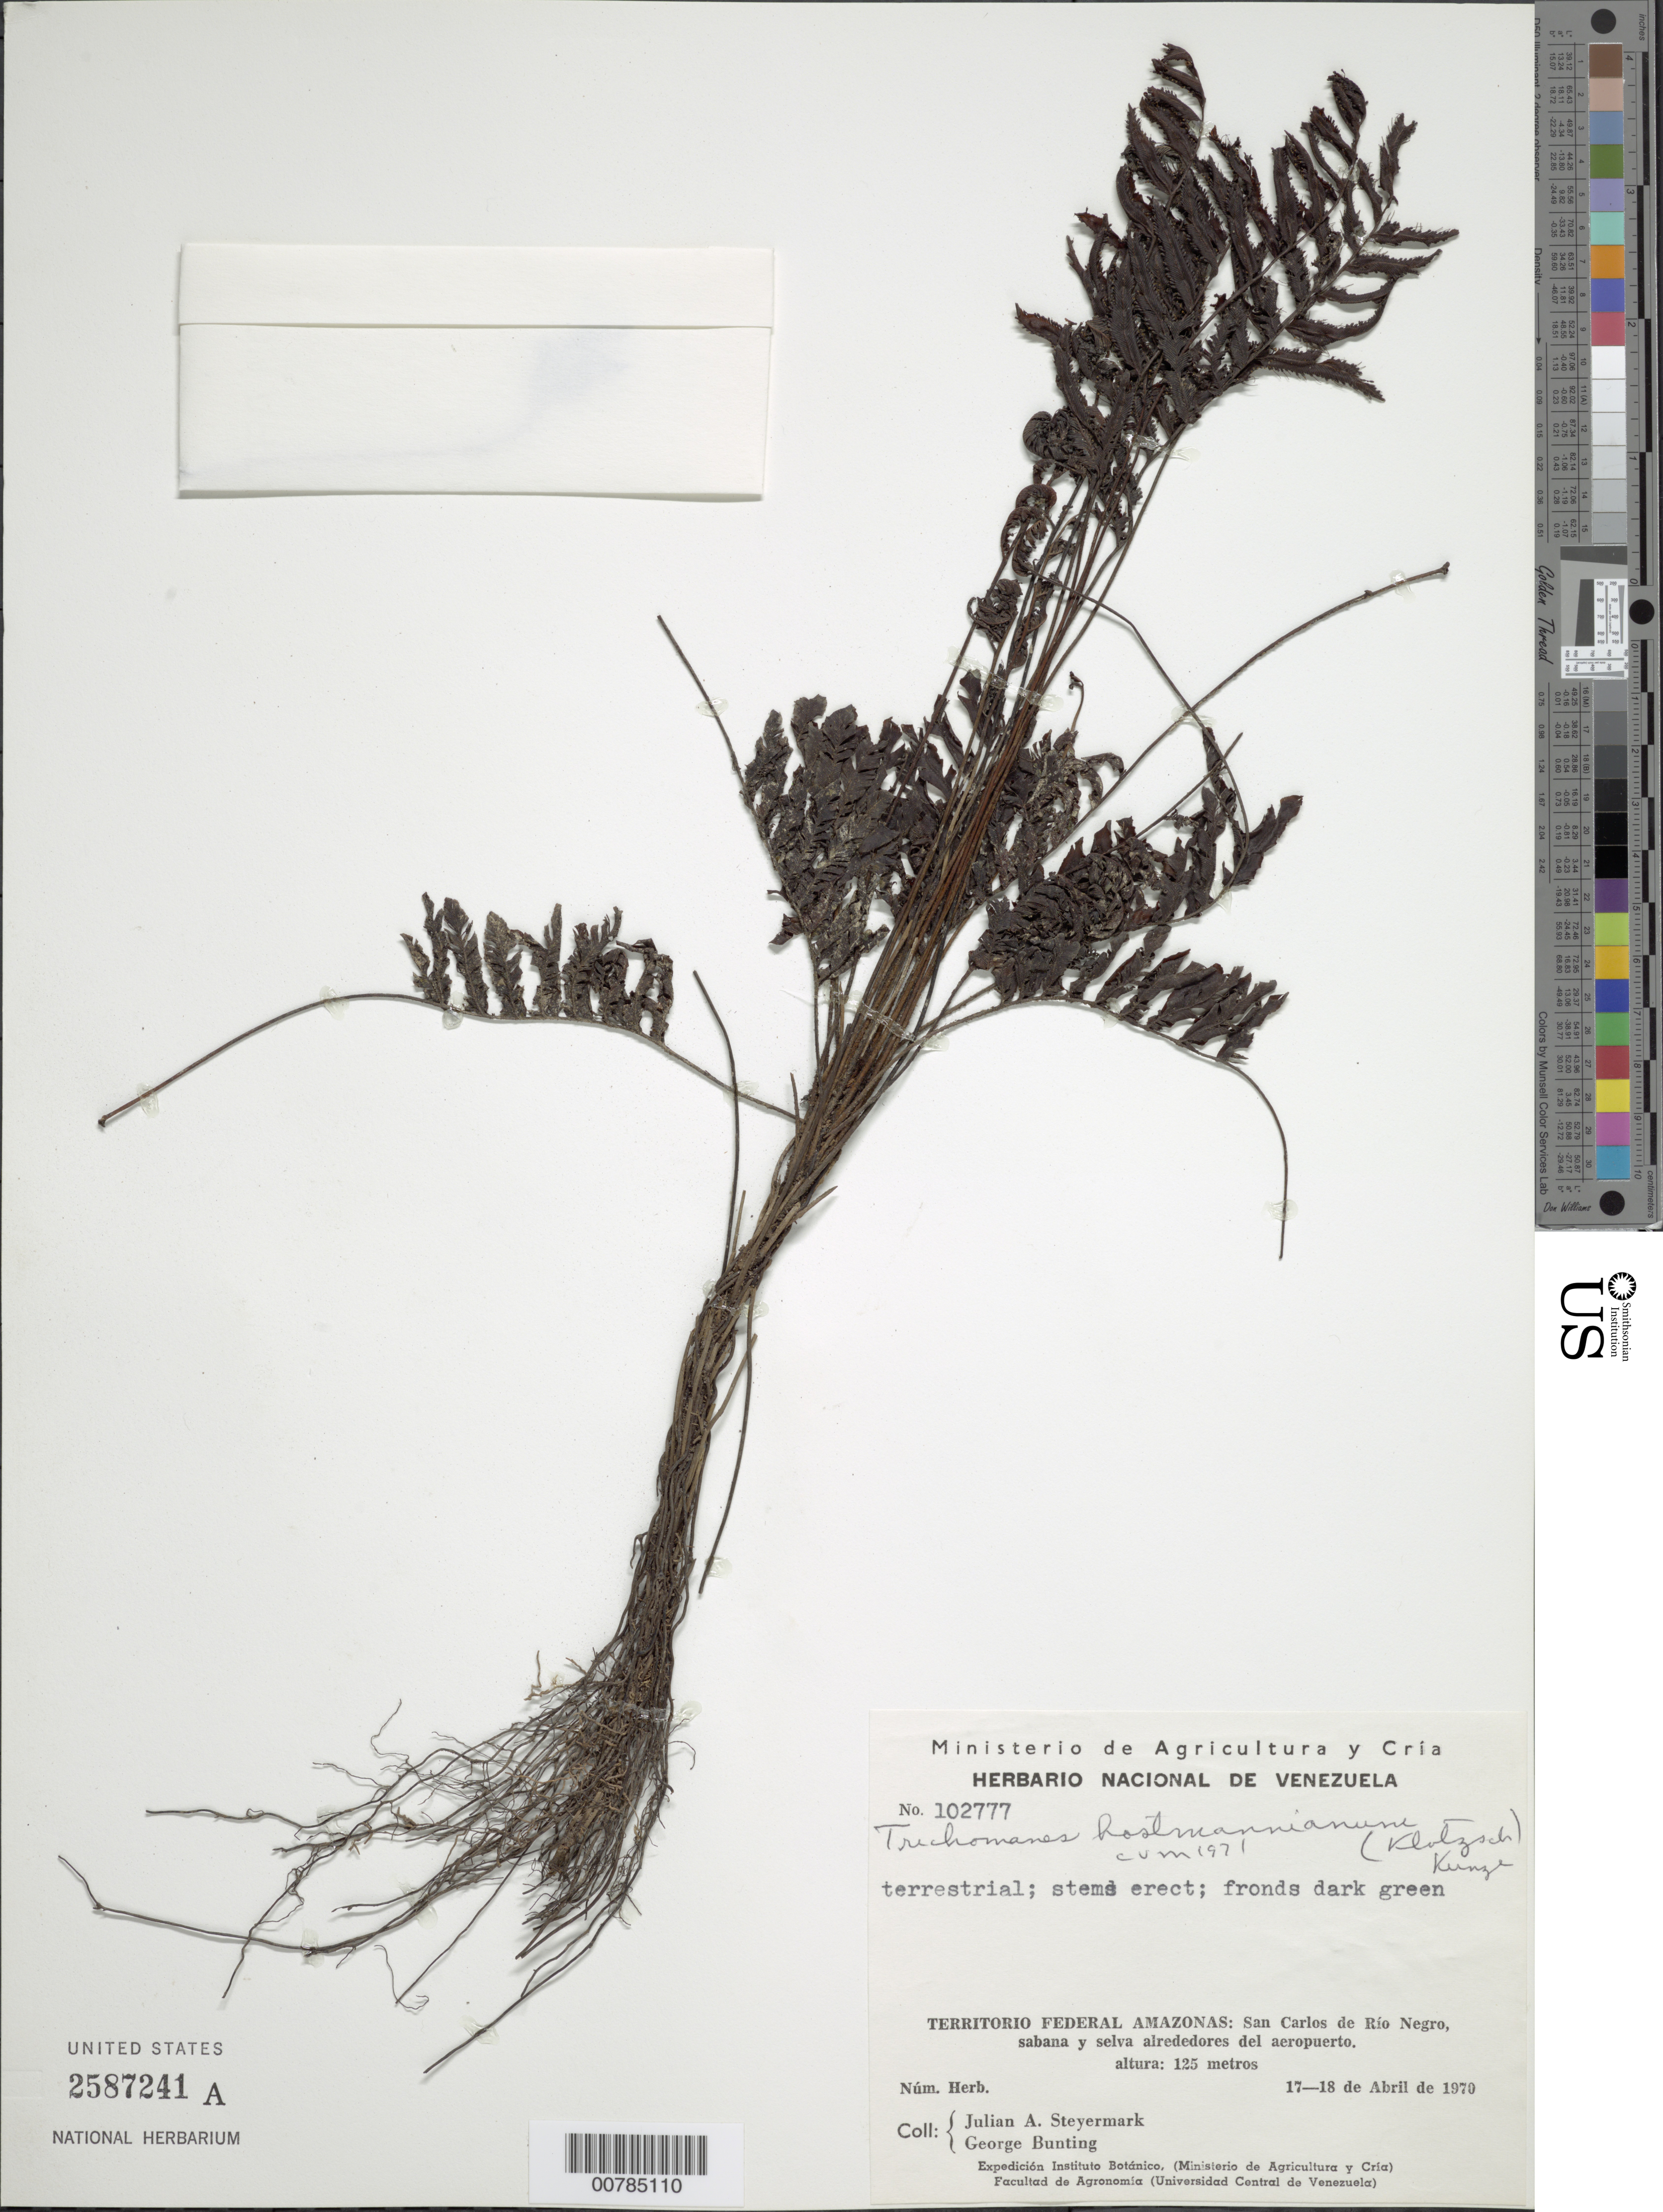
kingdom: Plantae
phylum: Tracheophyta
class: Polypodiopsida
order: Hymenophyllales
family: Hymenophyllaceae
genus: Trichomanes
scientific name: Trichomanes hostmannianum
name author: (Klotzsch) Kunze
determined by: Morton, C. V.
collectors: J. Steyermark & G. S. Bunting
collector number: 102777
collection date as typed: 17-Apr-70 to 18-Apr-70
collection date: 1970-04-17/1970-04-18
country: Venezuela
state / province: Amazonas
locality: San Carlos de Río Negro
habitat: Savanna and forest, outskirts of airport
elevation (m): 125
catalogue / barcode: US 2587241A